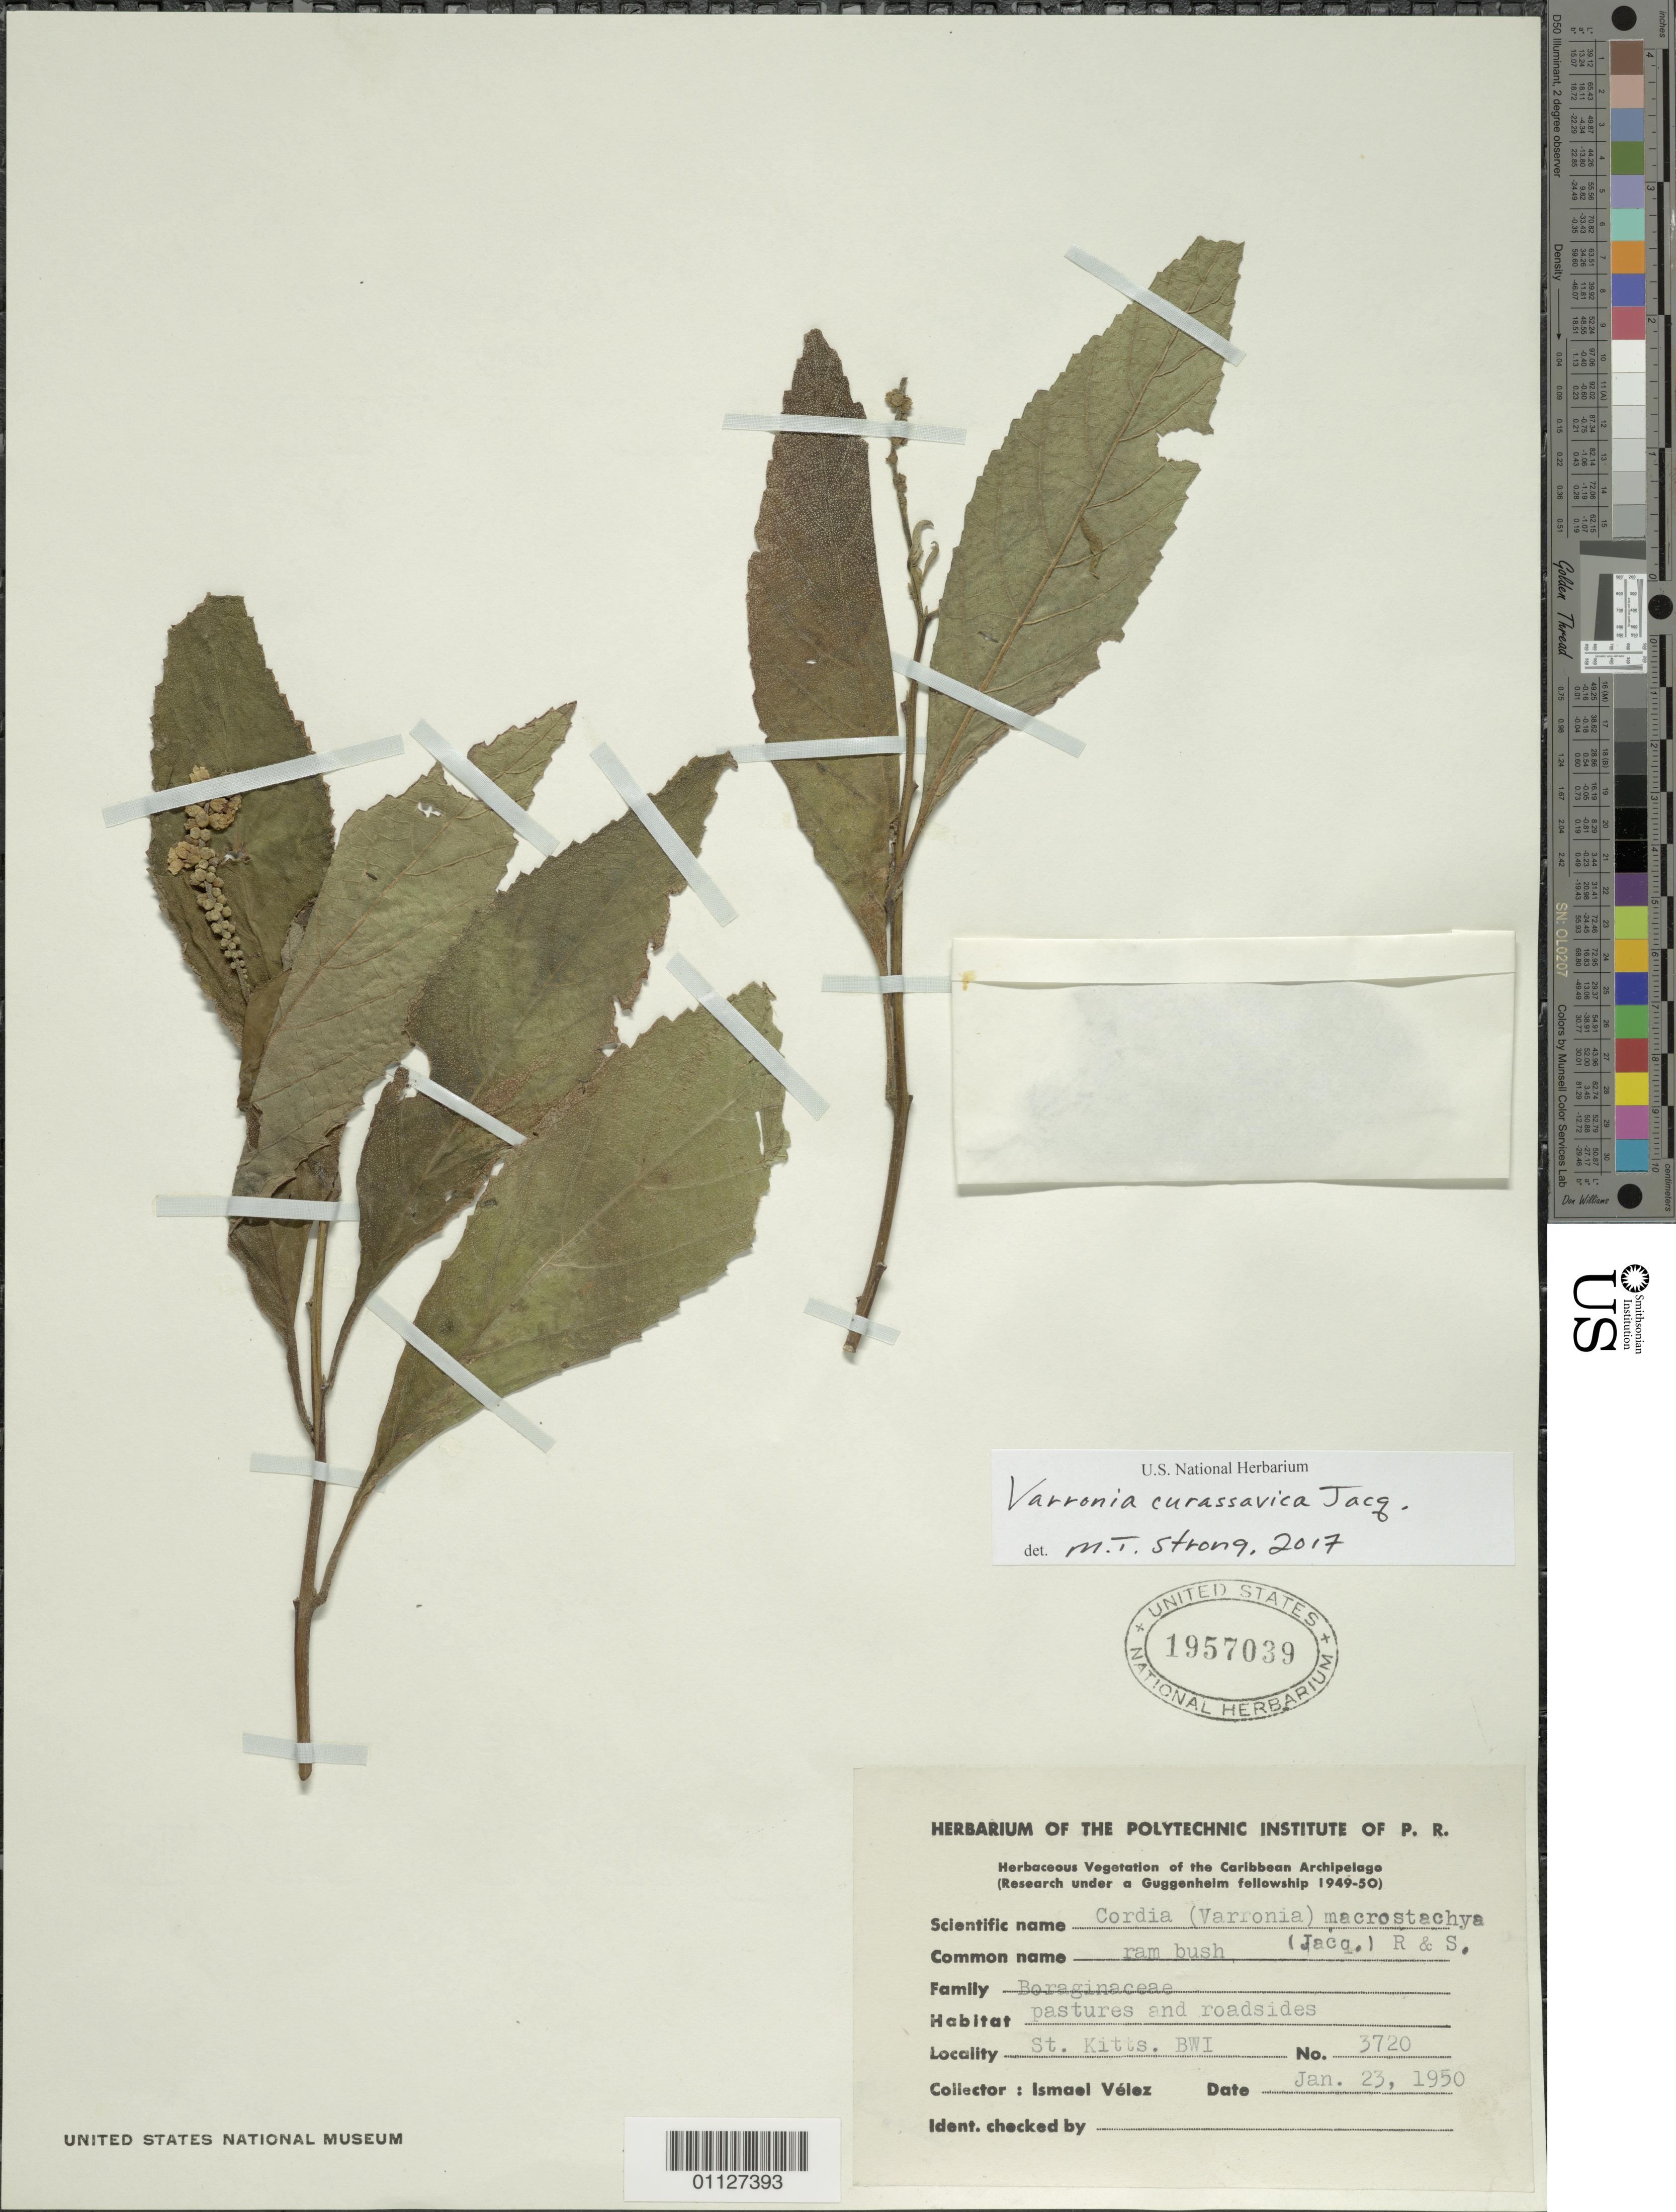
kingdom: Plantae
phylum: Tracheophyta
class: Magnoliopsida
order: Boraginales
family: Cordiaceae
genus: Varronia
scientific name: Varronia curassavica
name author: Jacq.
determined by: Strong, Mark T., (BOT), Smithsonian Institution - National Museum of Natural History (UNITED STATES)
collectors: I. Velez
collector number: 3720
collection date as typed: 23 Jan 1950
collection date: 1950-01-23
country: St. Christopher-Nevis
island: St. Christopher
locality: Pastures and roadsides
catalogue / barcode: US 1957039